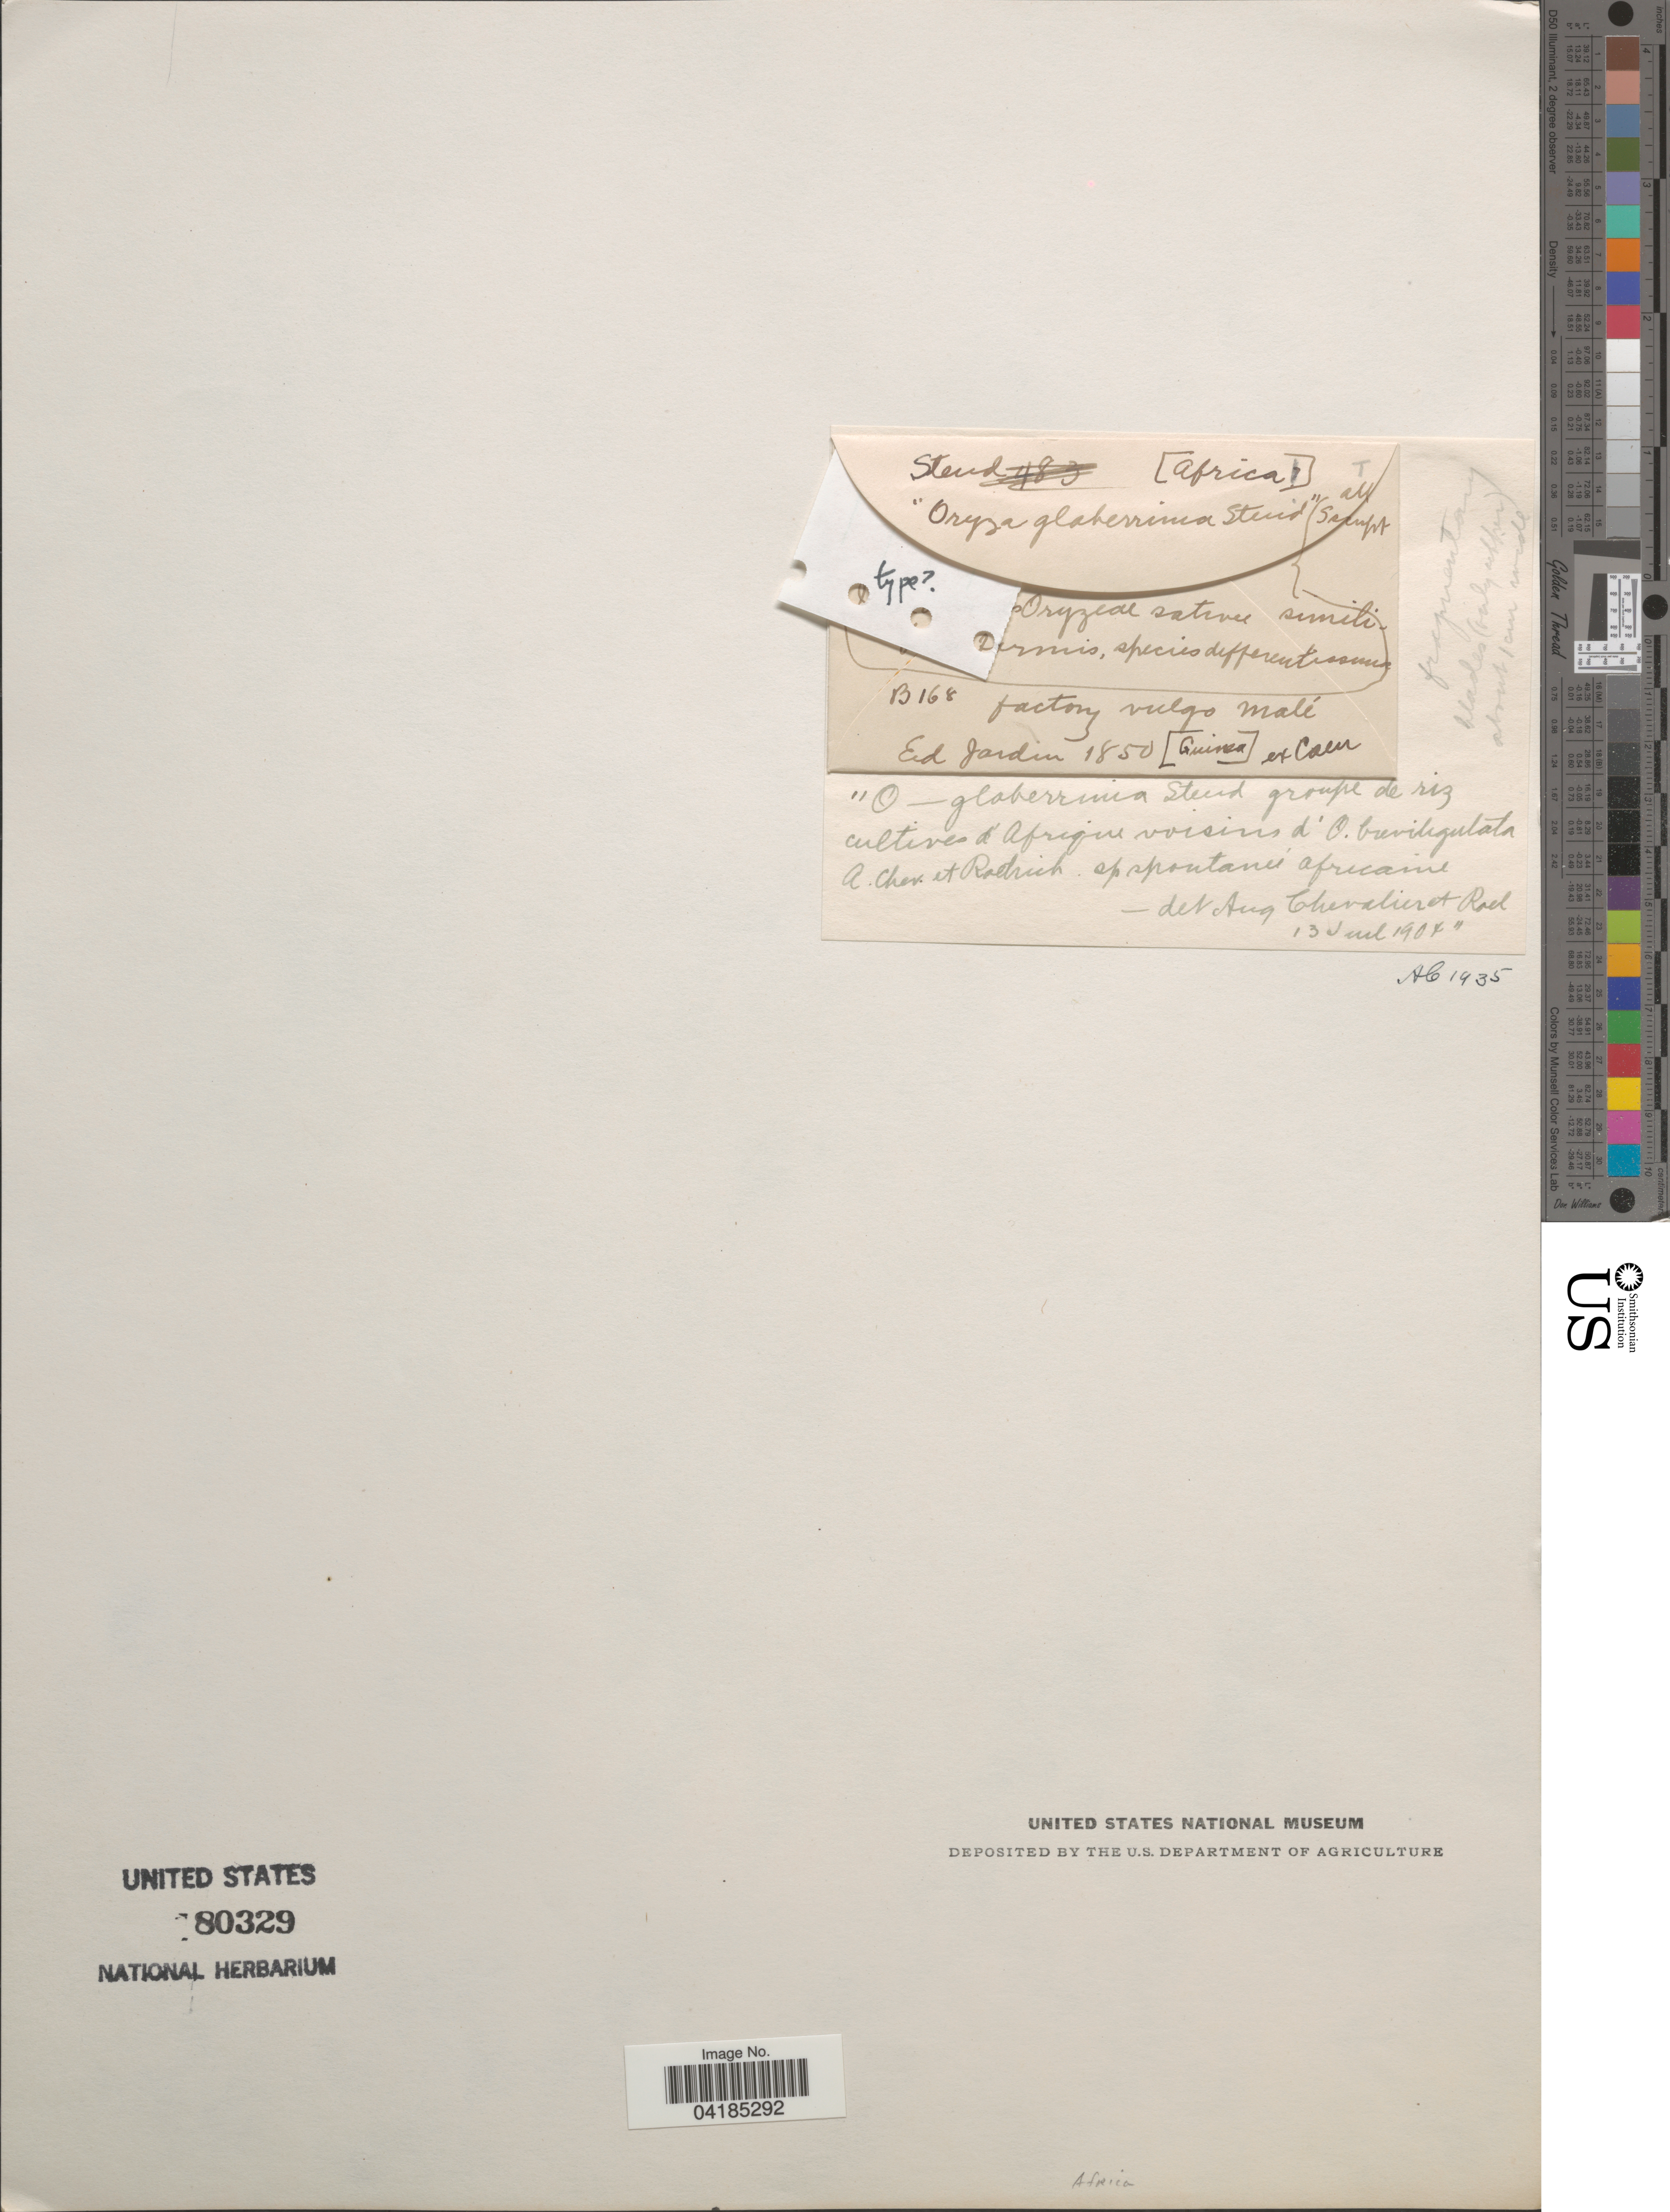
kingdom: Plantae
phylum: Tracheophyta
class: Liliopsida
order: Poales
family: Poaceae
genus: Oryza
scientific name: Oryza glaberrima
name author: Steud.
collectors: E. Jardin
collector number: B168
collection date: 1850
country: Mali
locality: Africa. Factory vulgo Mali.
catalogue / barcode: US 80329